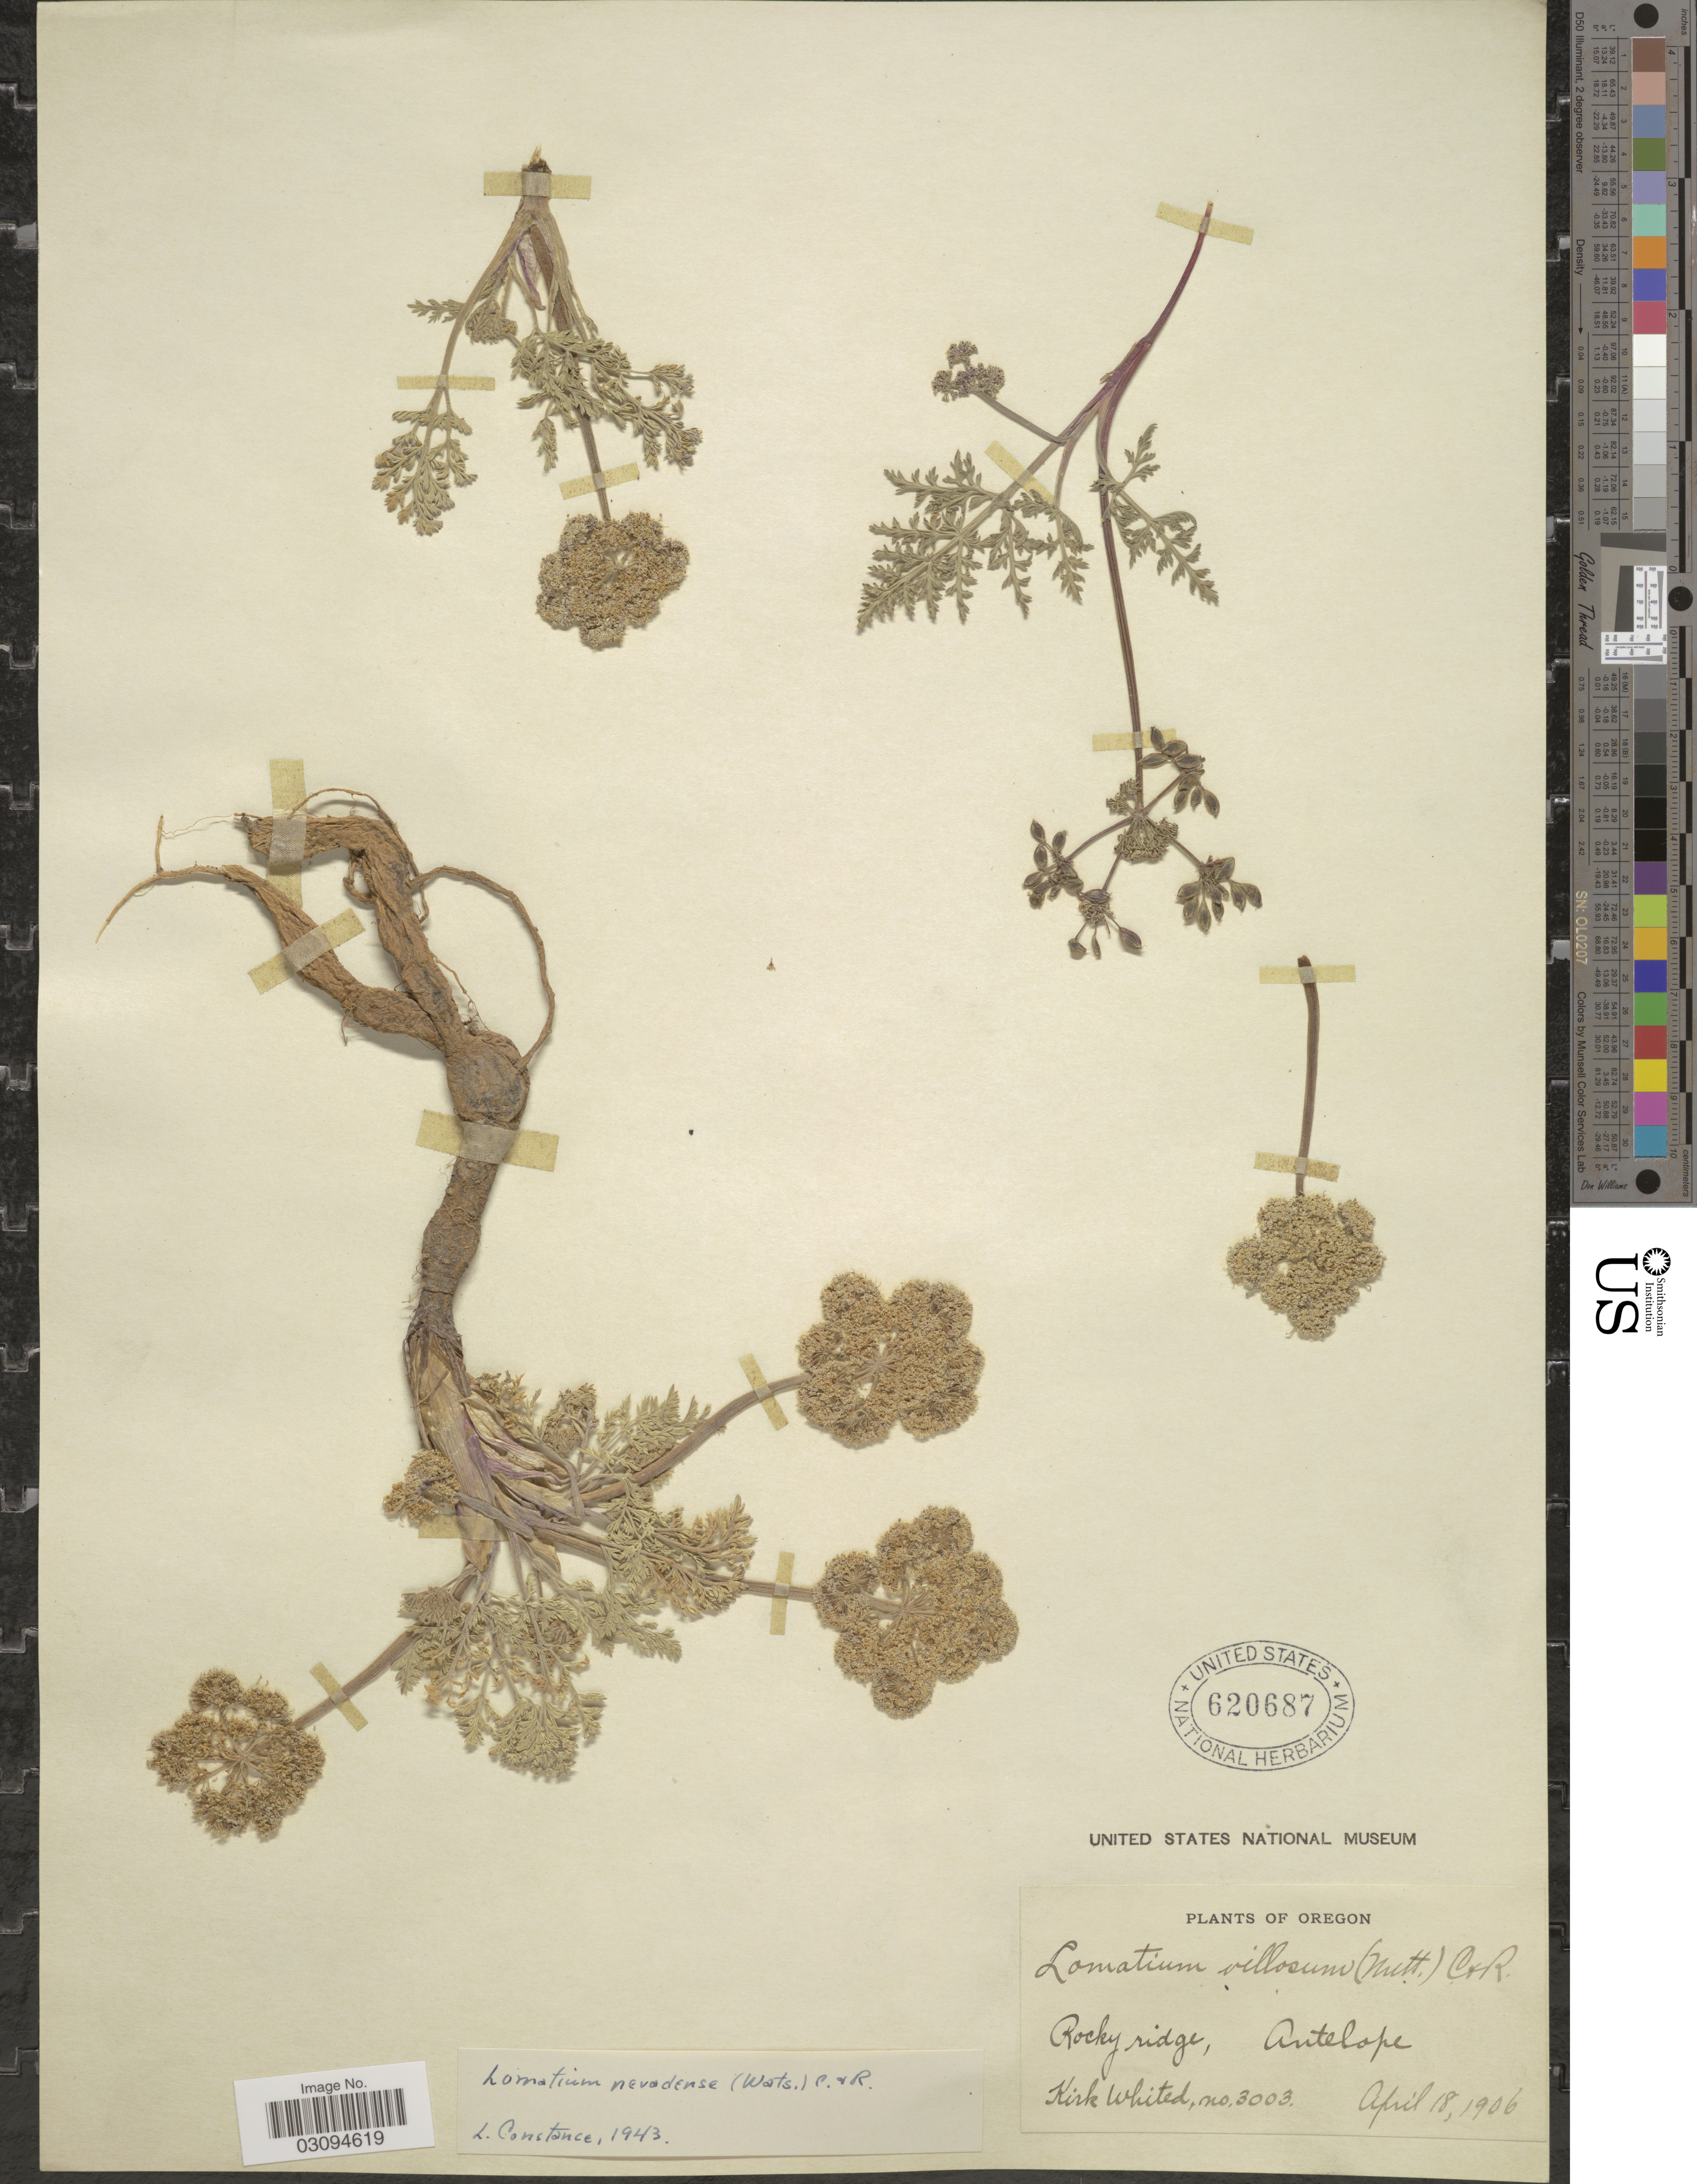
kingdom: Plantae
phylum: Tracheophyta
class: Magnoliopsida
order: Apiales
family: Apiaceae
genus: Lomatium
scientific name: Lomatium nevadense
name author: (S. Watson) J.M. Coult. & Rose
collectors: K. Whited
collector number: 3003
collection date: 1906-04-18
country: United States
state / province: Oregon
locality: Rocky ridge, Antelope.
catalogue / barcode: US 620687